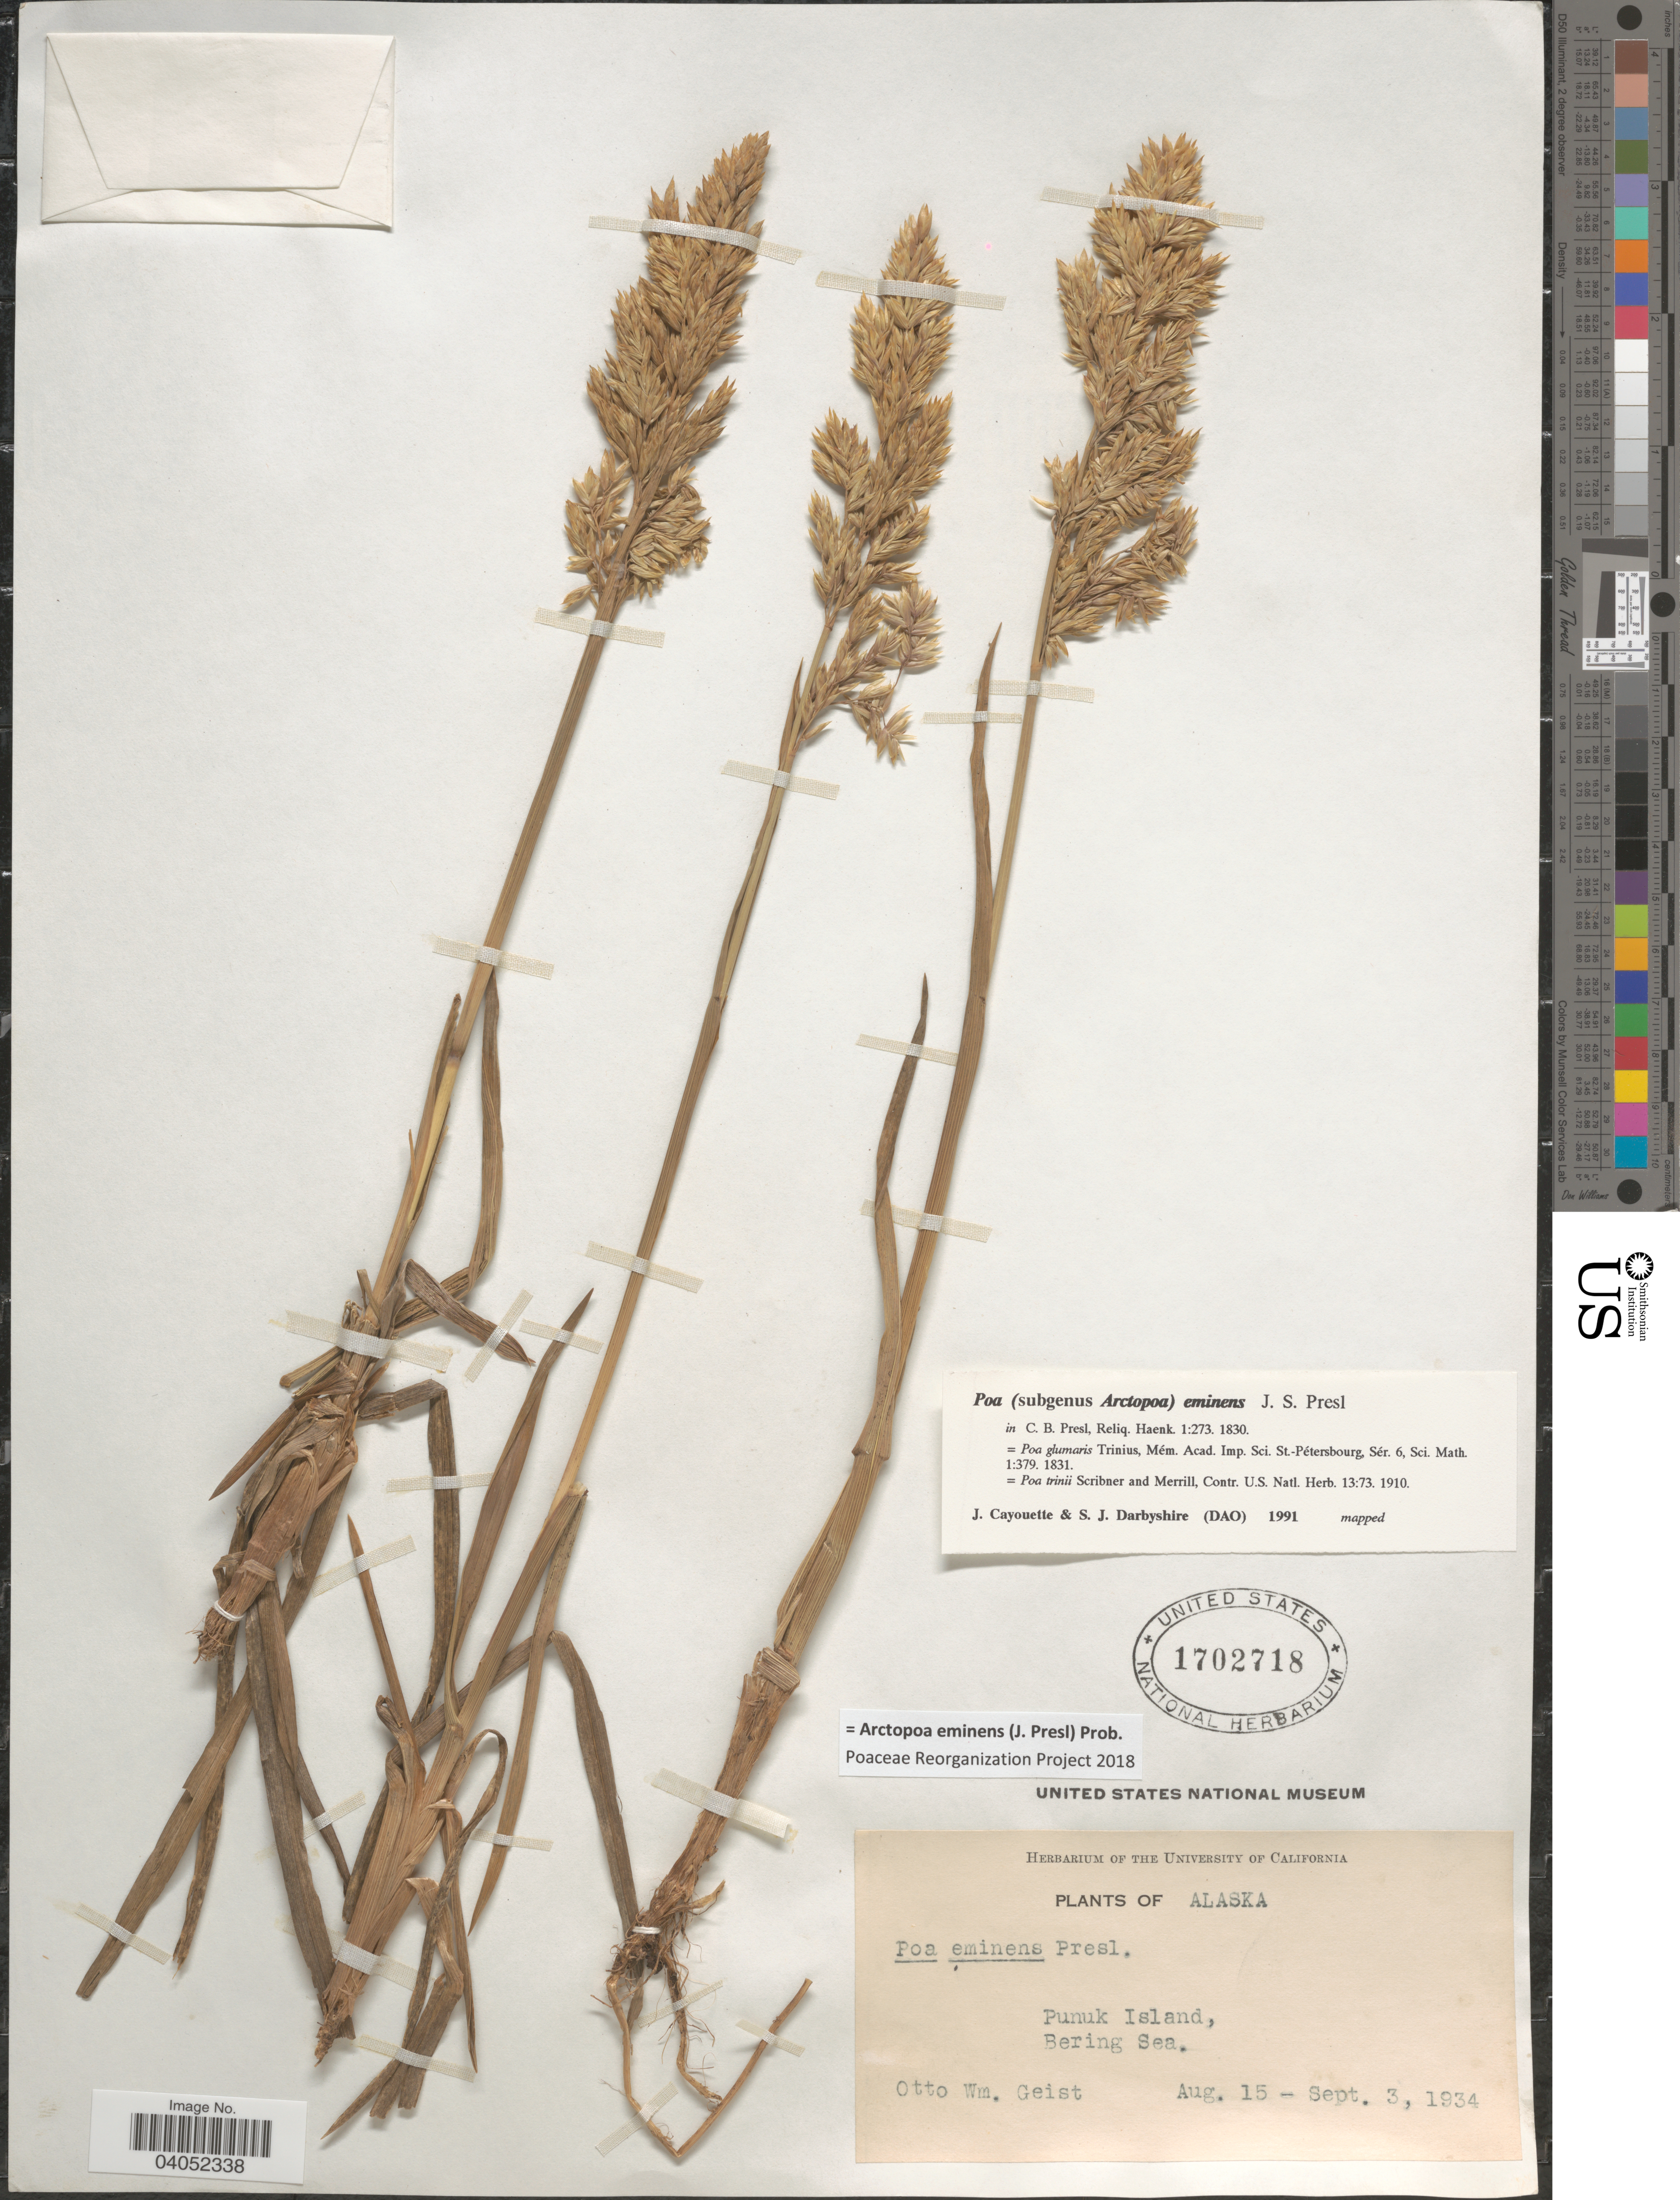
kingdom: Plantae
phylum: Tracheophyta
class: Liliopsida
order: Poales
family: Poaceae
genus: Arctopoa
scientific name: Arctopoa eminens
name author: (J. Presl) Prob.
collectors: O. Geist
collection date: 1934-08-15/1934-09-03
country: United States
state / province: Alaska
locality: Punuk Island, Bering Sea.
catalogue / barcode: US 1702718